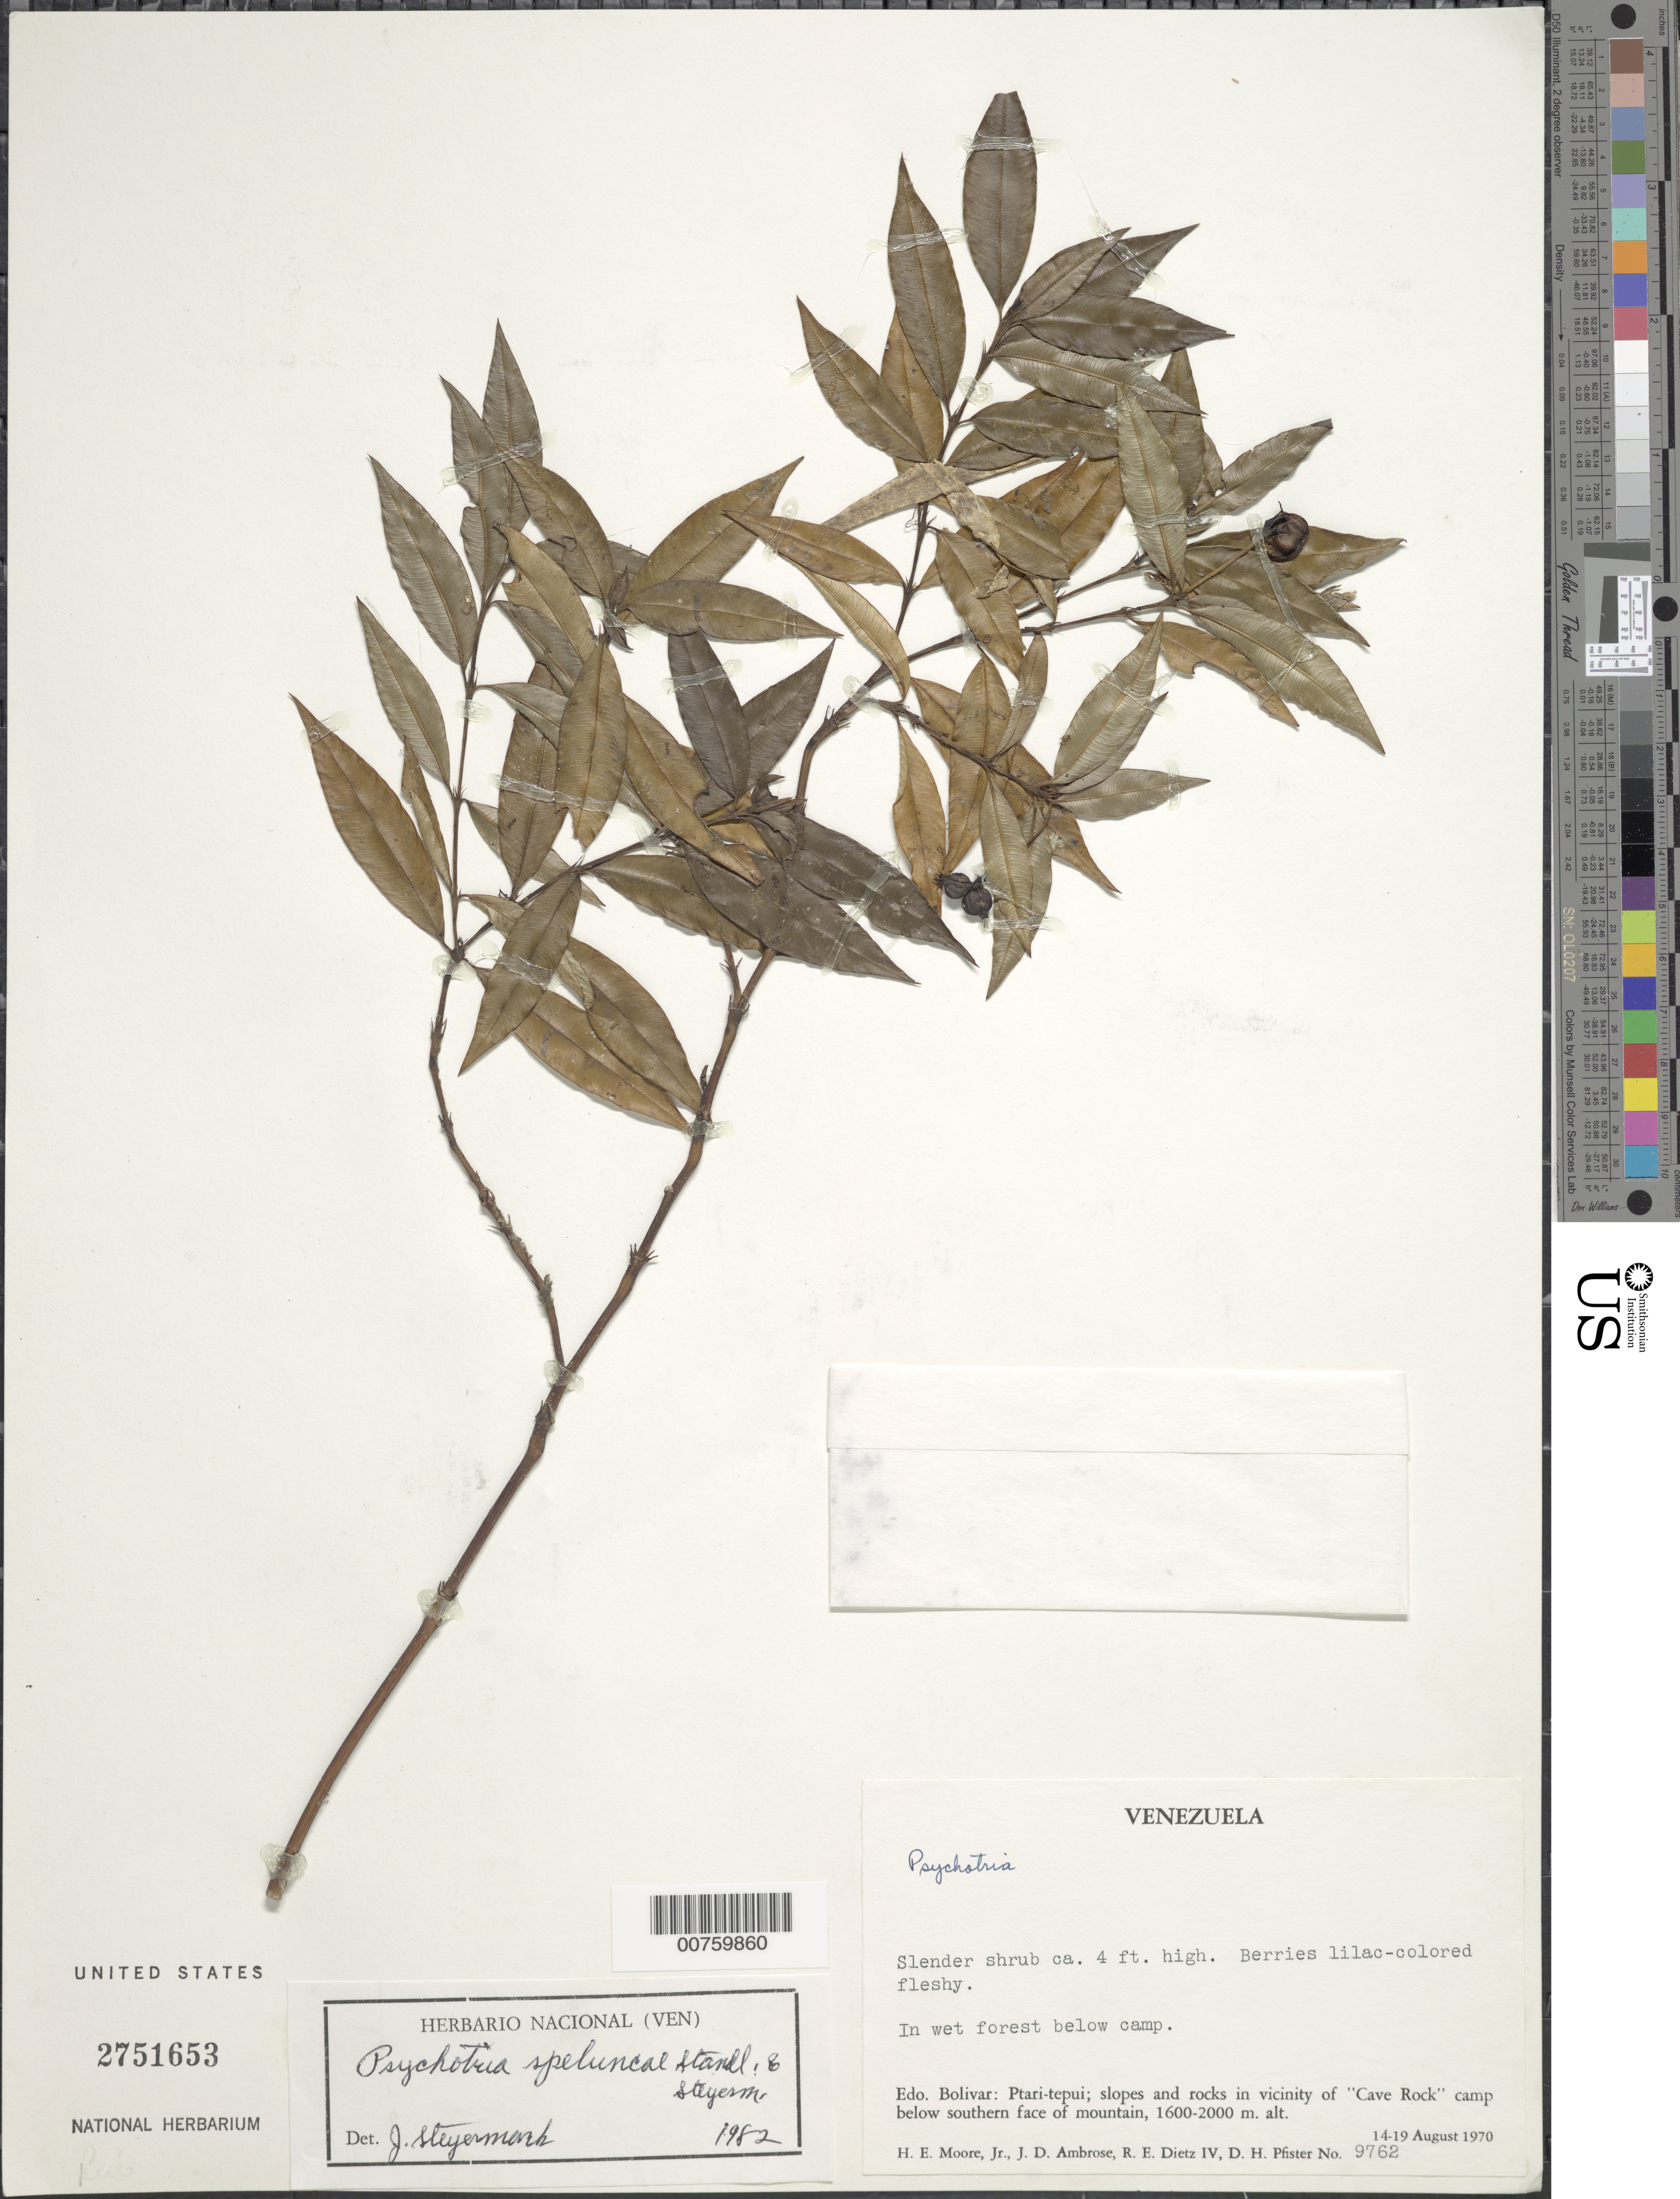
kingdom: Plantae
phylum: Tracheophyta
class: Magnoliopsida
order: Gentianales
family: Rubiaceae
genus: Psychotria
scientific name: Psychotria speluncae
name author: Standl. & Steyerm.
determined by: Steyermark, Julian A., (VEN)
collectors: H. E. Moore, J. D. Ambrose, R. Dietz & D. H. Pfister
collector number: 9762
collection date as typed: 14-Aug-70 to 19-Aug-70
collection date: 1970-08-14/1970-08-19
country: Venezuela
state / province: Bolívar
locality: Ptari-tepuí, vicinity of "Cave Rock" camp below southern face of mountain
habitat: Wet forest below camp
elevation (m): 1600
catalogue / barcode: US 2751653